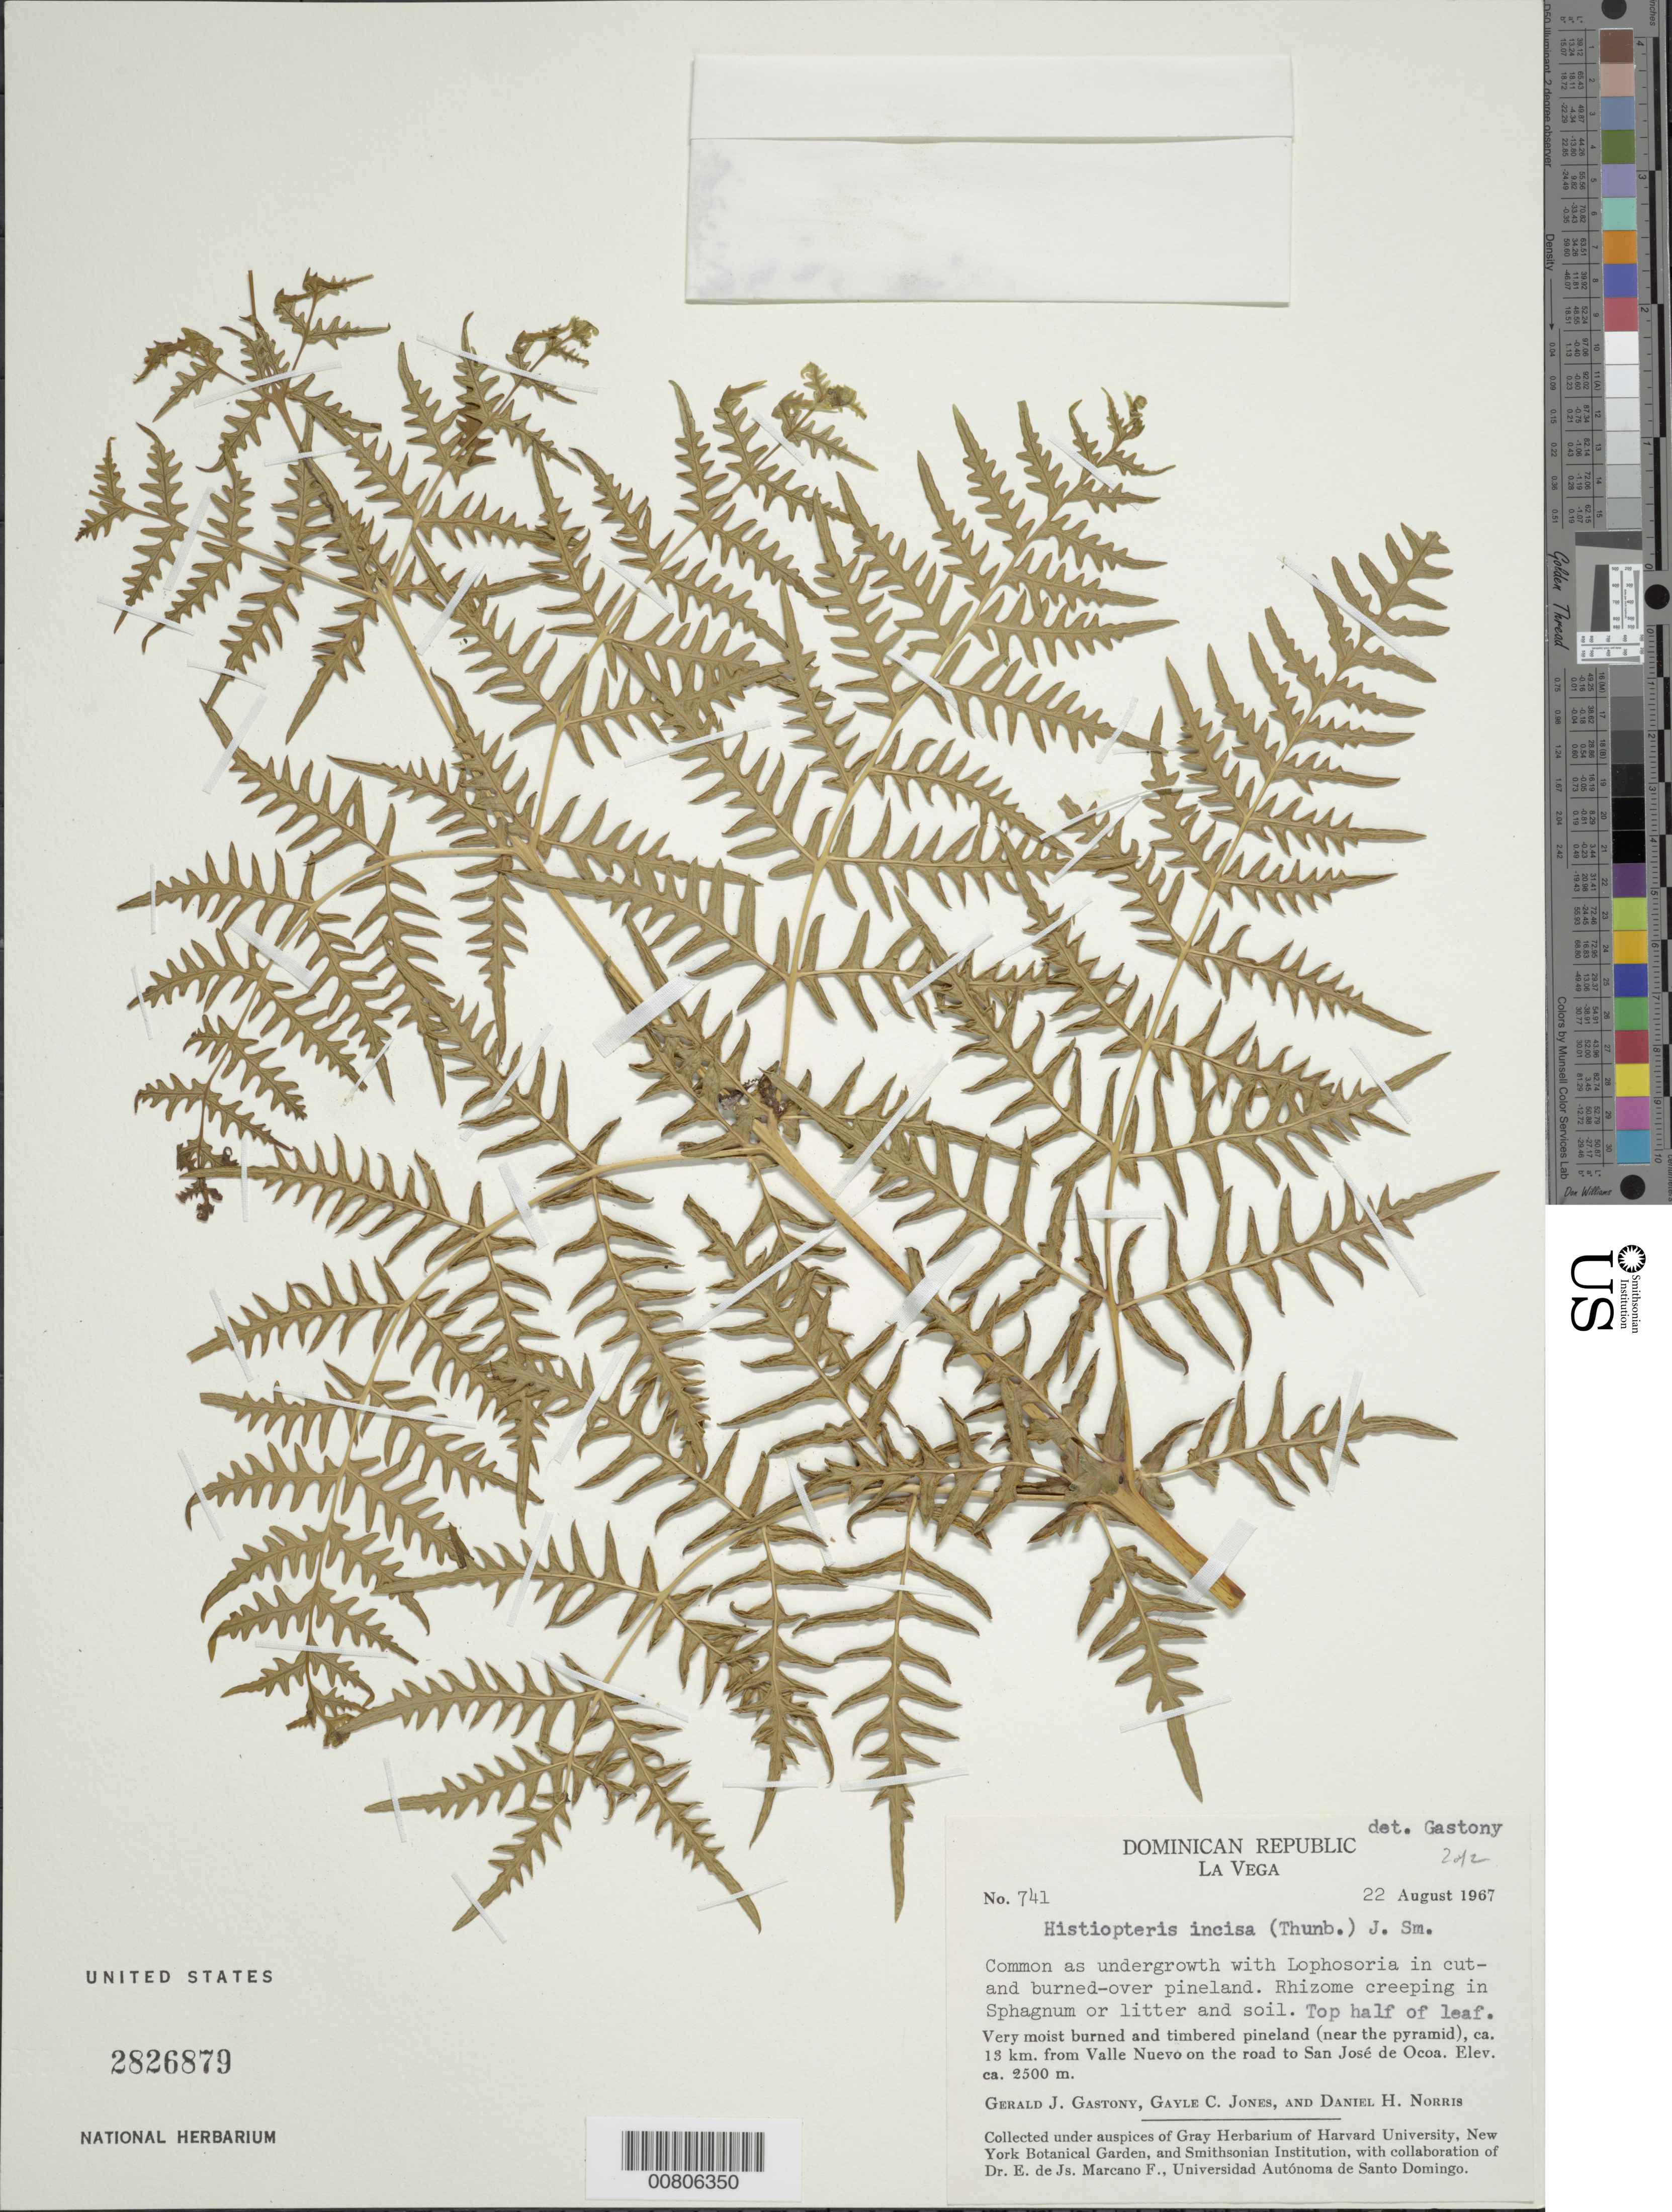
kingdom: Plantae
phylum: Tracheophyta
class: Polypodiopsida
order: Polypodiales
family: Dennstaedtiaceae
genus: Histiopteris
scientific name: Histiopteris incisa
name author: (Thunb.) J. Sm.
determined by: Gastony, Gerald J.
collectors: G. Gastony, G. C. Jones & D. H. Norris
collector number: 741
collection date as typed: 22 Aug 1967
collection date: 1967-08-22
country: Dominican Republic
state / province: La Vega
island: Hispaniola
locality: Valle Nuevo, 13 km from, on road to San José de Ocoa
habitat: Very moist burned and timbered pineland; creeping in Sphagnum or litter and soil, as undergrowth with Lophosoria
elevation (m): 2500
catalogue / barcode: US 2826879